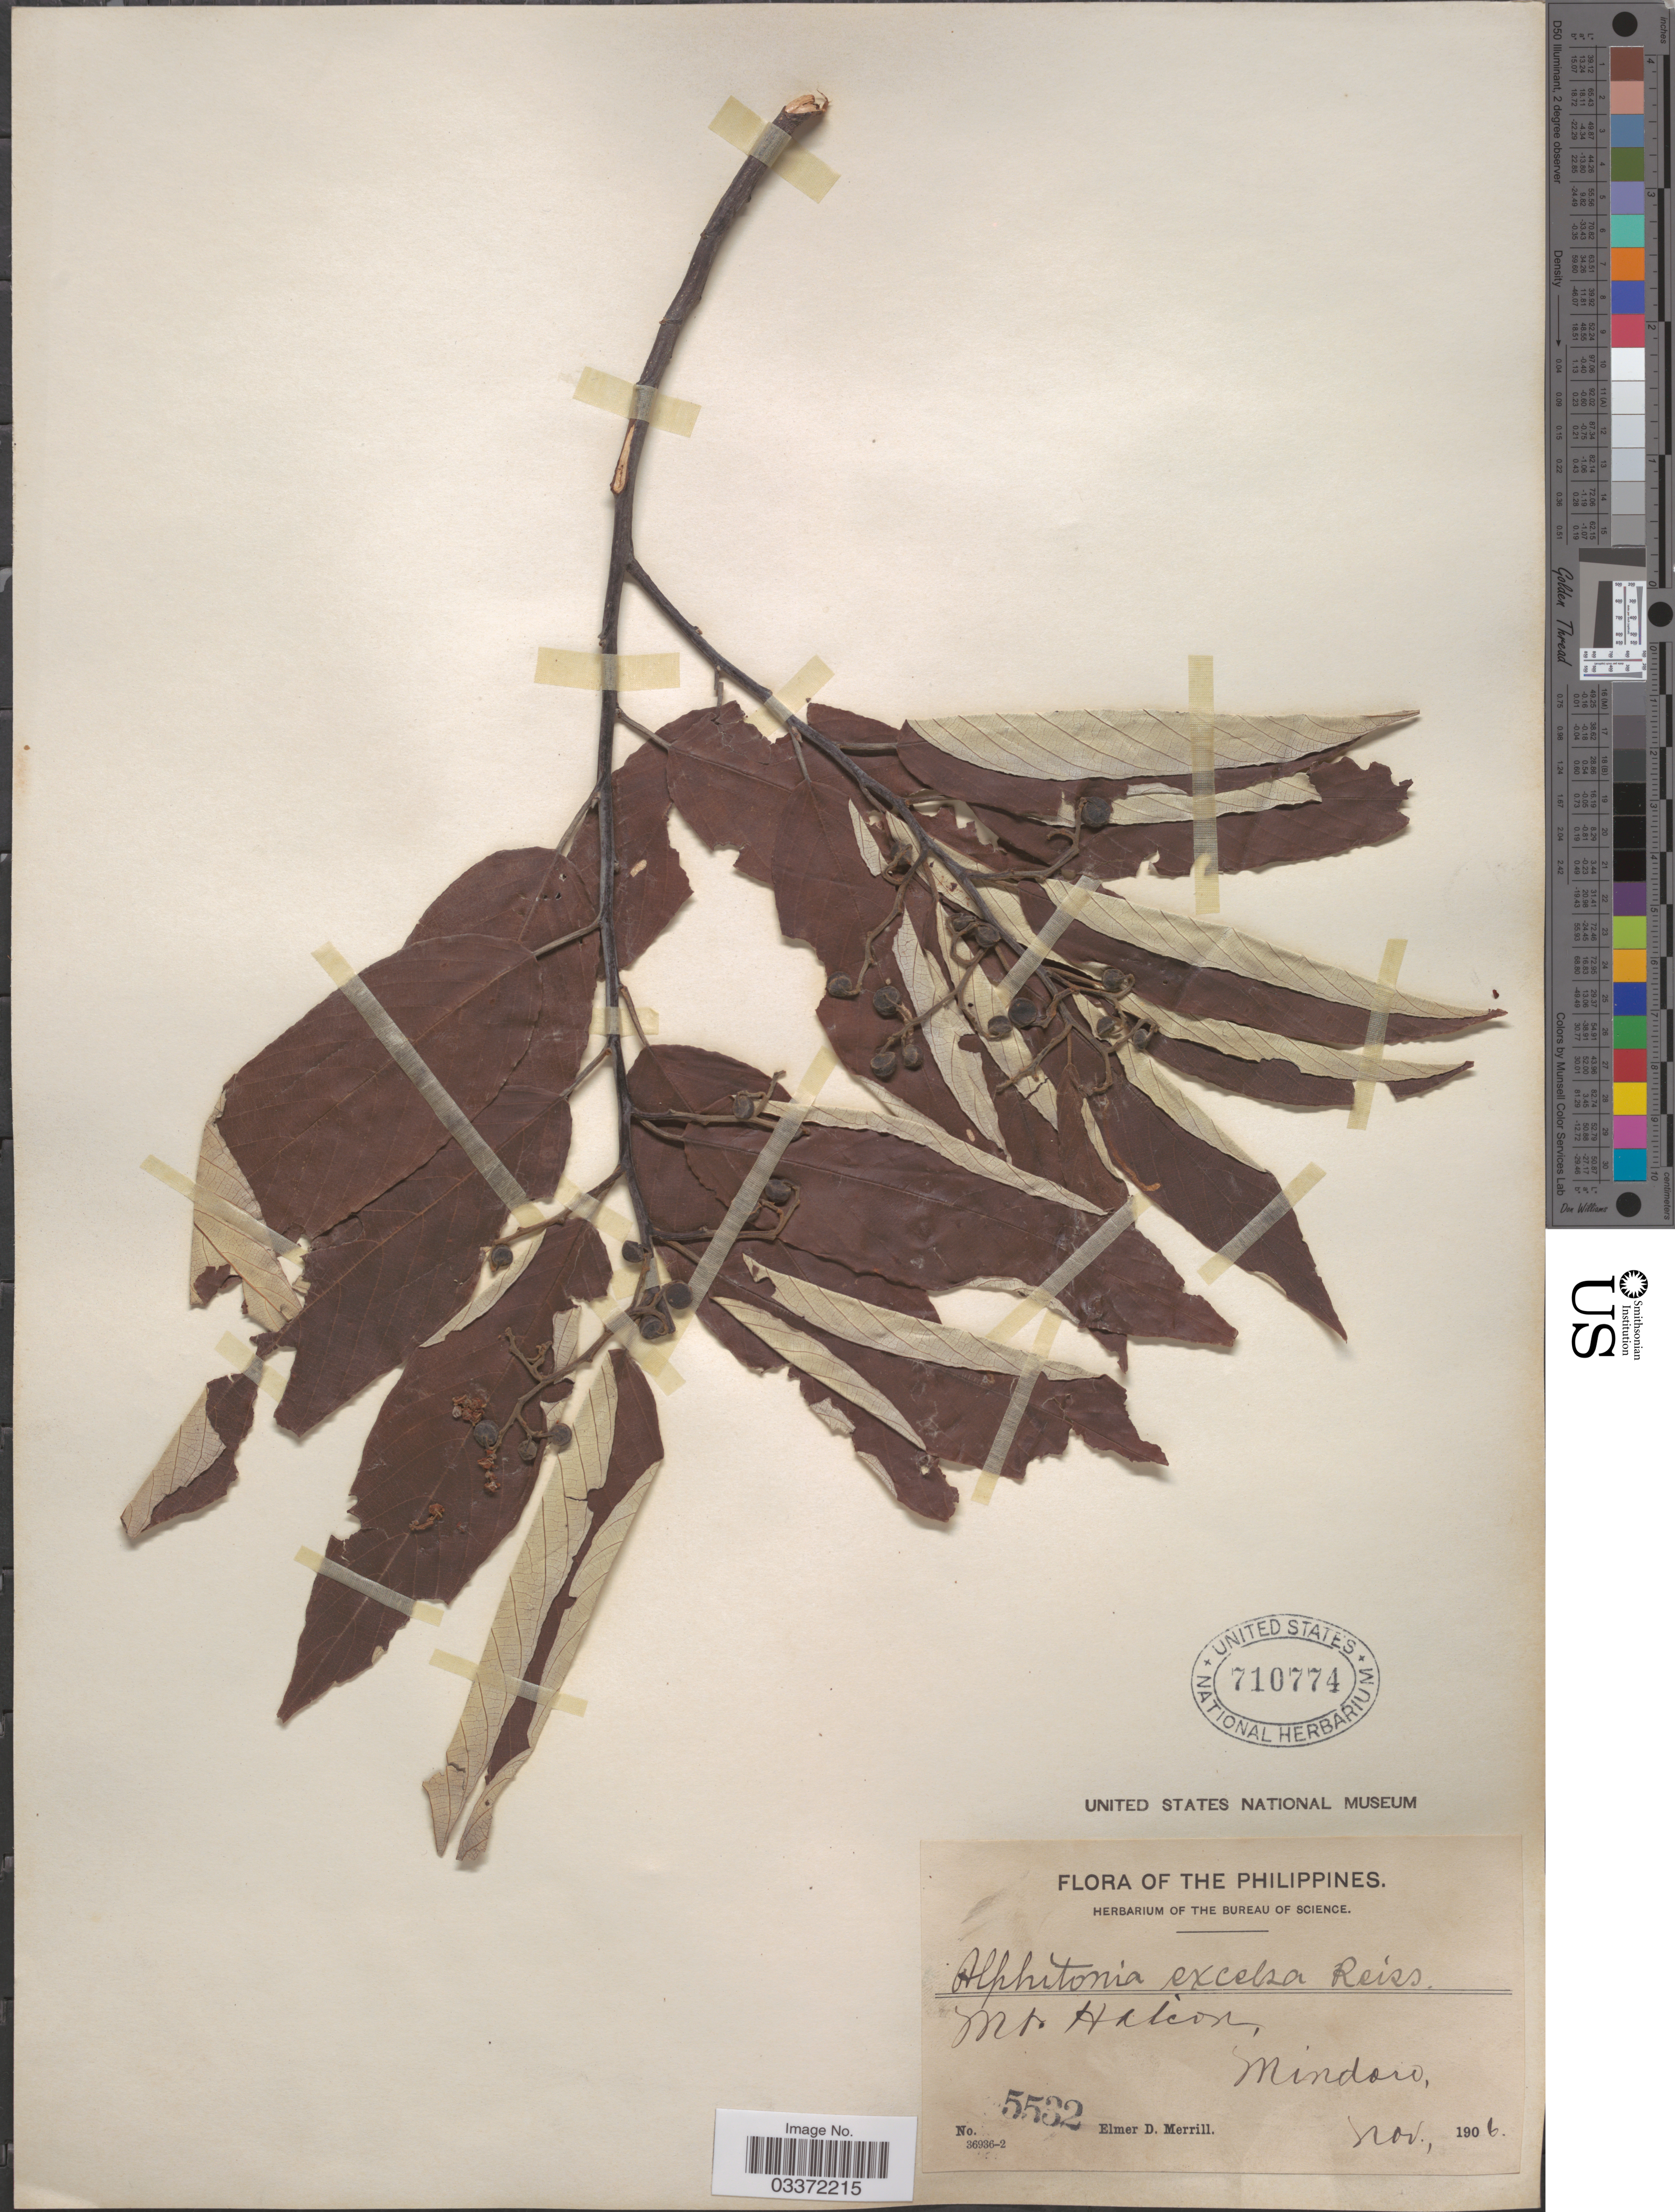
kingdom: Plantae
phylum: Tracheophyta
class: Magnoliopsida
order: Rosales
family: Rhamnaceae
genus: Alphitonia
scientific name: Alphitonia excelsa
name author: Reissek ex Endl.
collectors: E. D. Merrill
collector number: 5532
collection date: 1906-11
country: Philippines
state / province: Mimaropa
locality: Mt. Helcon.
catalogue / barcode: US 710774